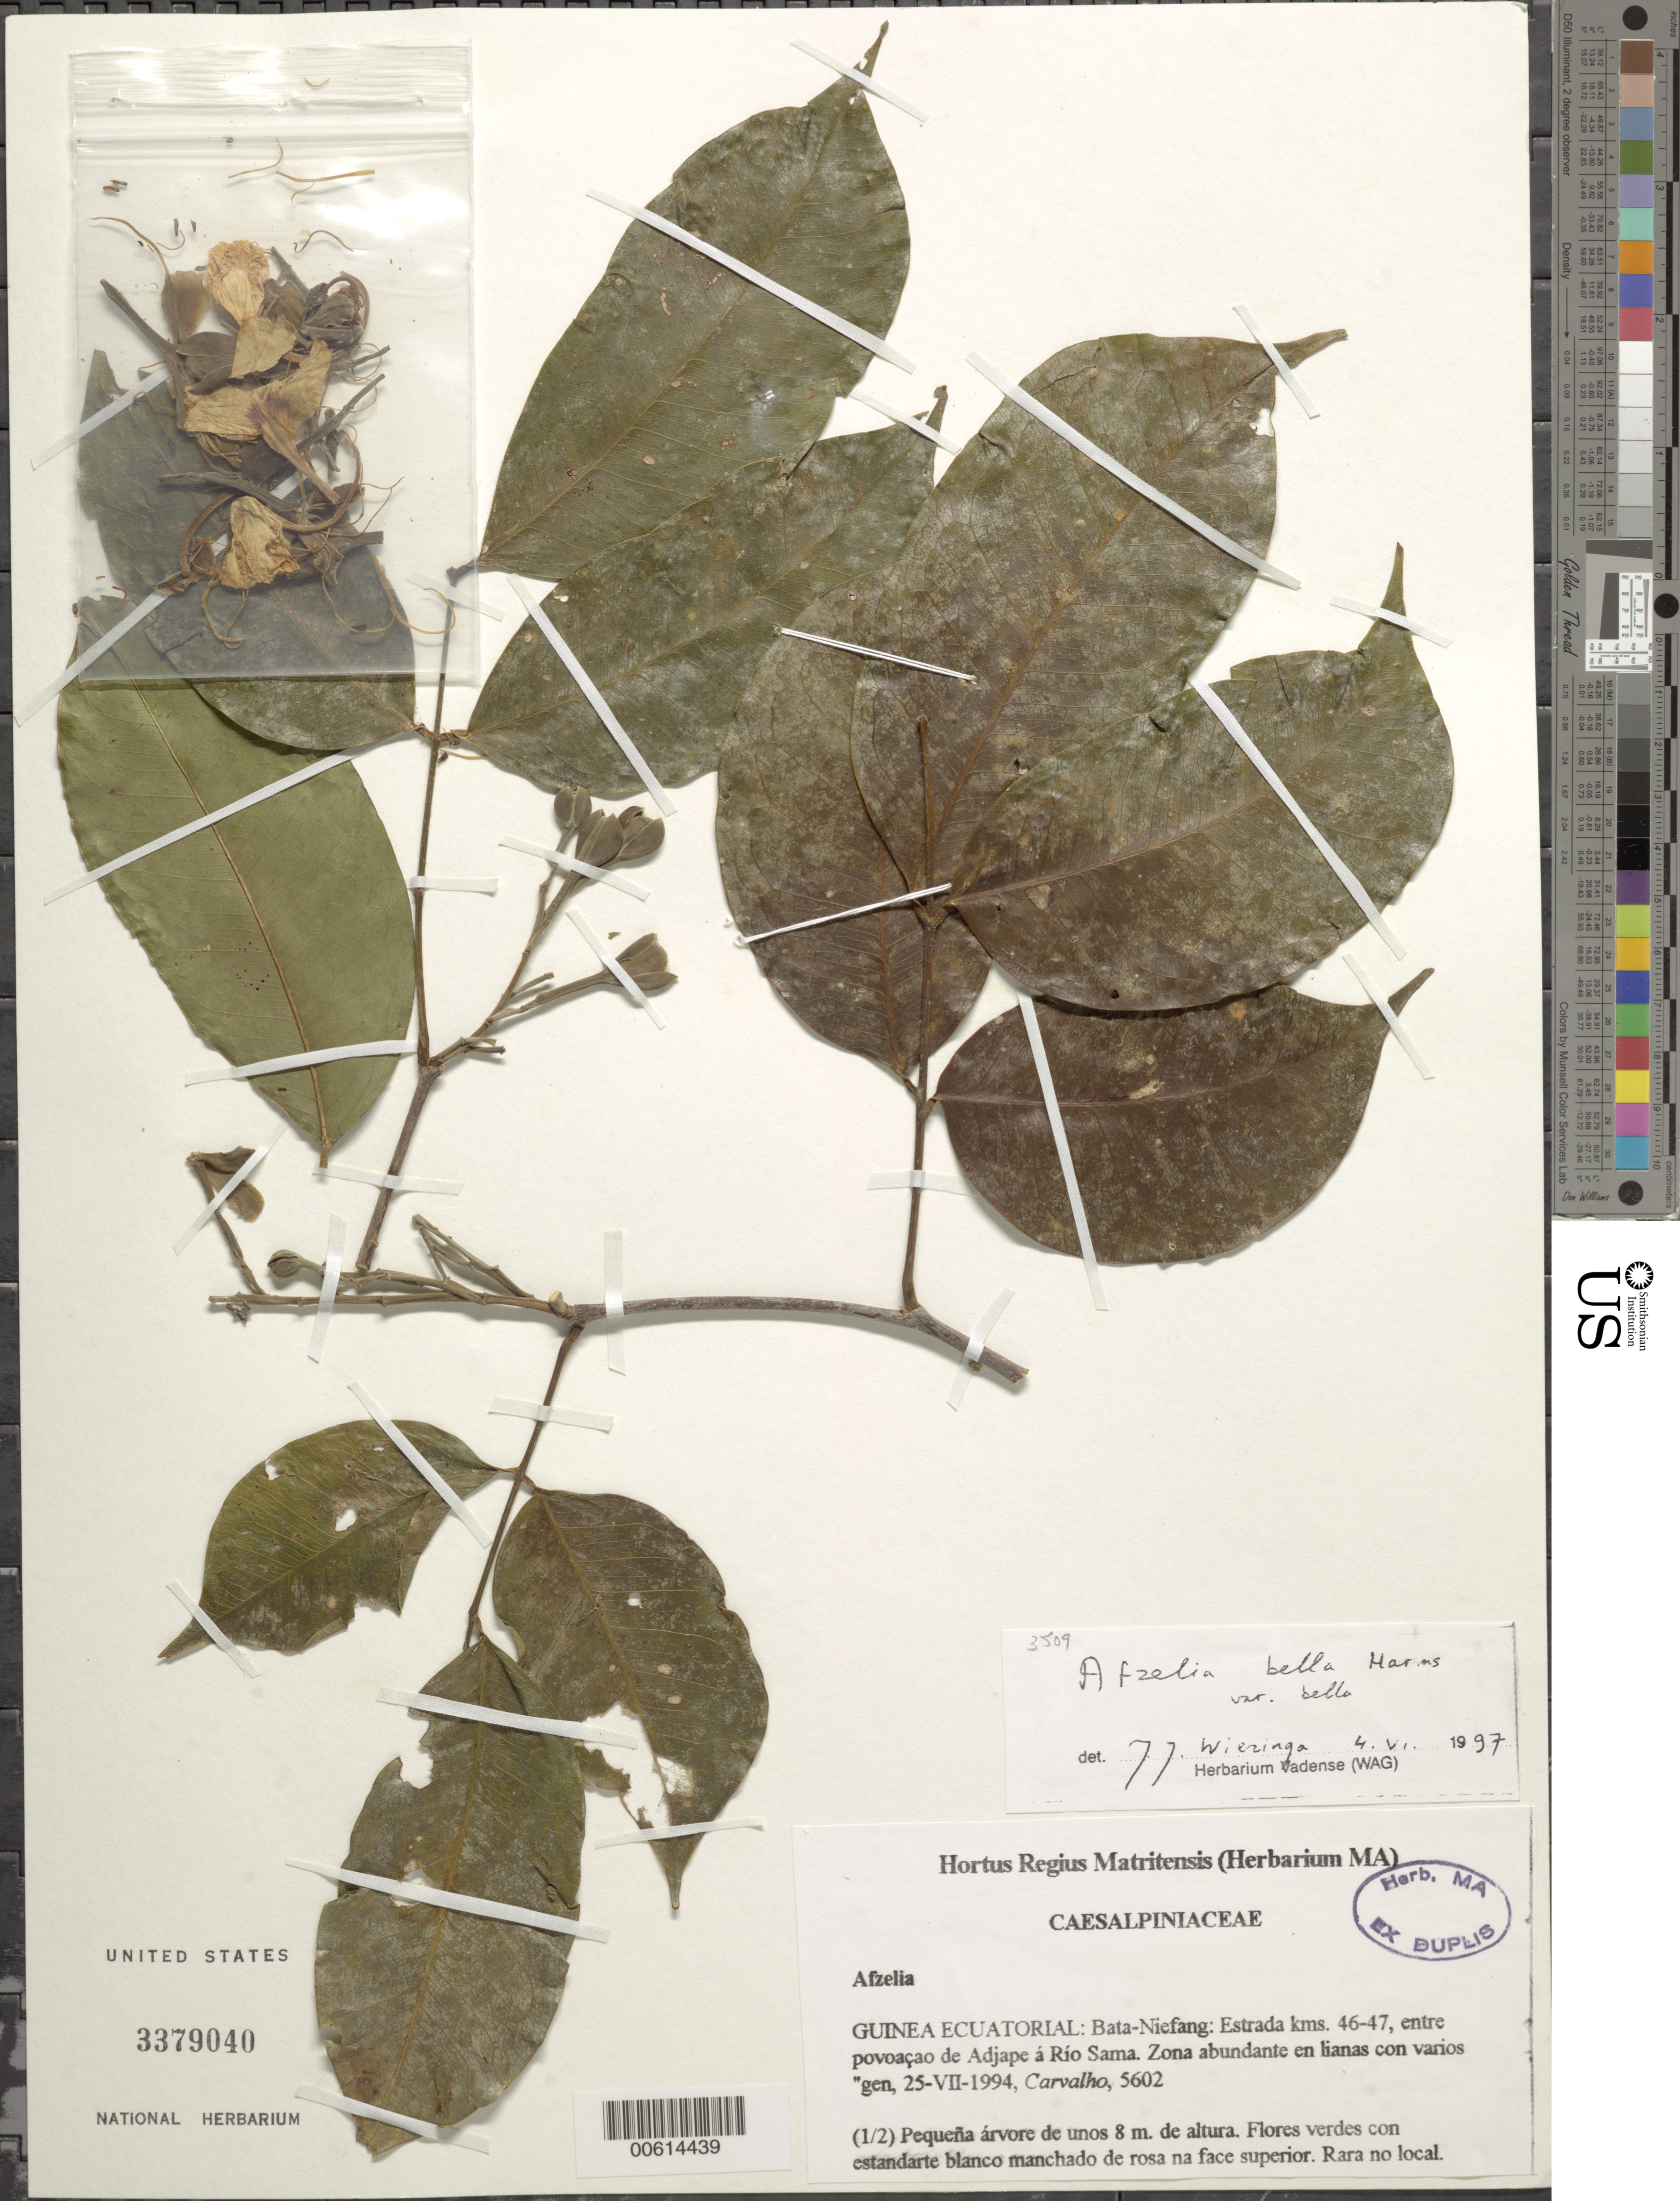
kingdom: Plantae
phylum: Tracheophyta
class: Magnoliopsida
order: Fabales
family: Fabaceae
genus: Afzelia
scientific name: Afzelia bella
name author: Harms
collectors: Carvalho, --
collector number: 5602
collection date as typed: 25 Jul 1994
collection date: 1994-07-25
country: Equatorial Guinea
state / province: Centro Sur / Litoral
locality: Bata-Niefang, Adjape a Rio Sama. [former Province of Río Muni (Mbini).]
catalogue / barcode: US 3379040